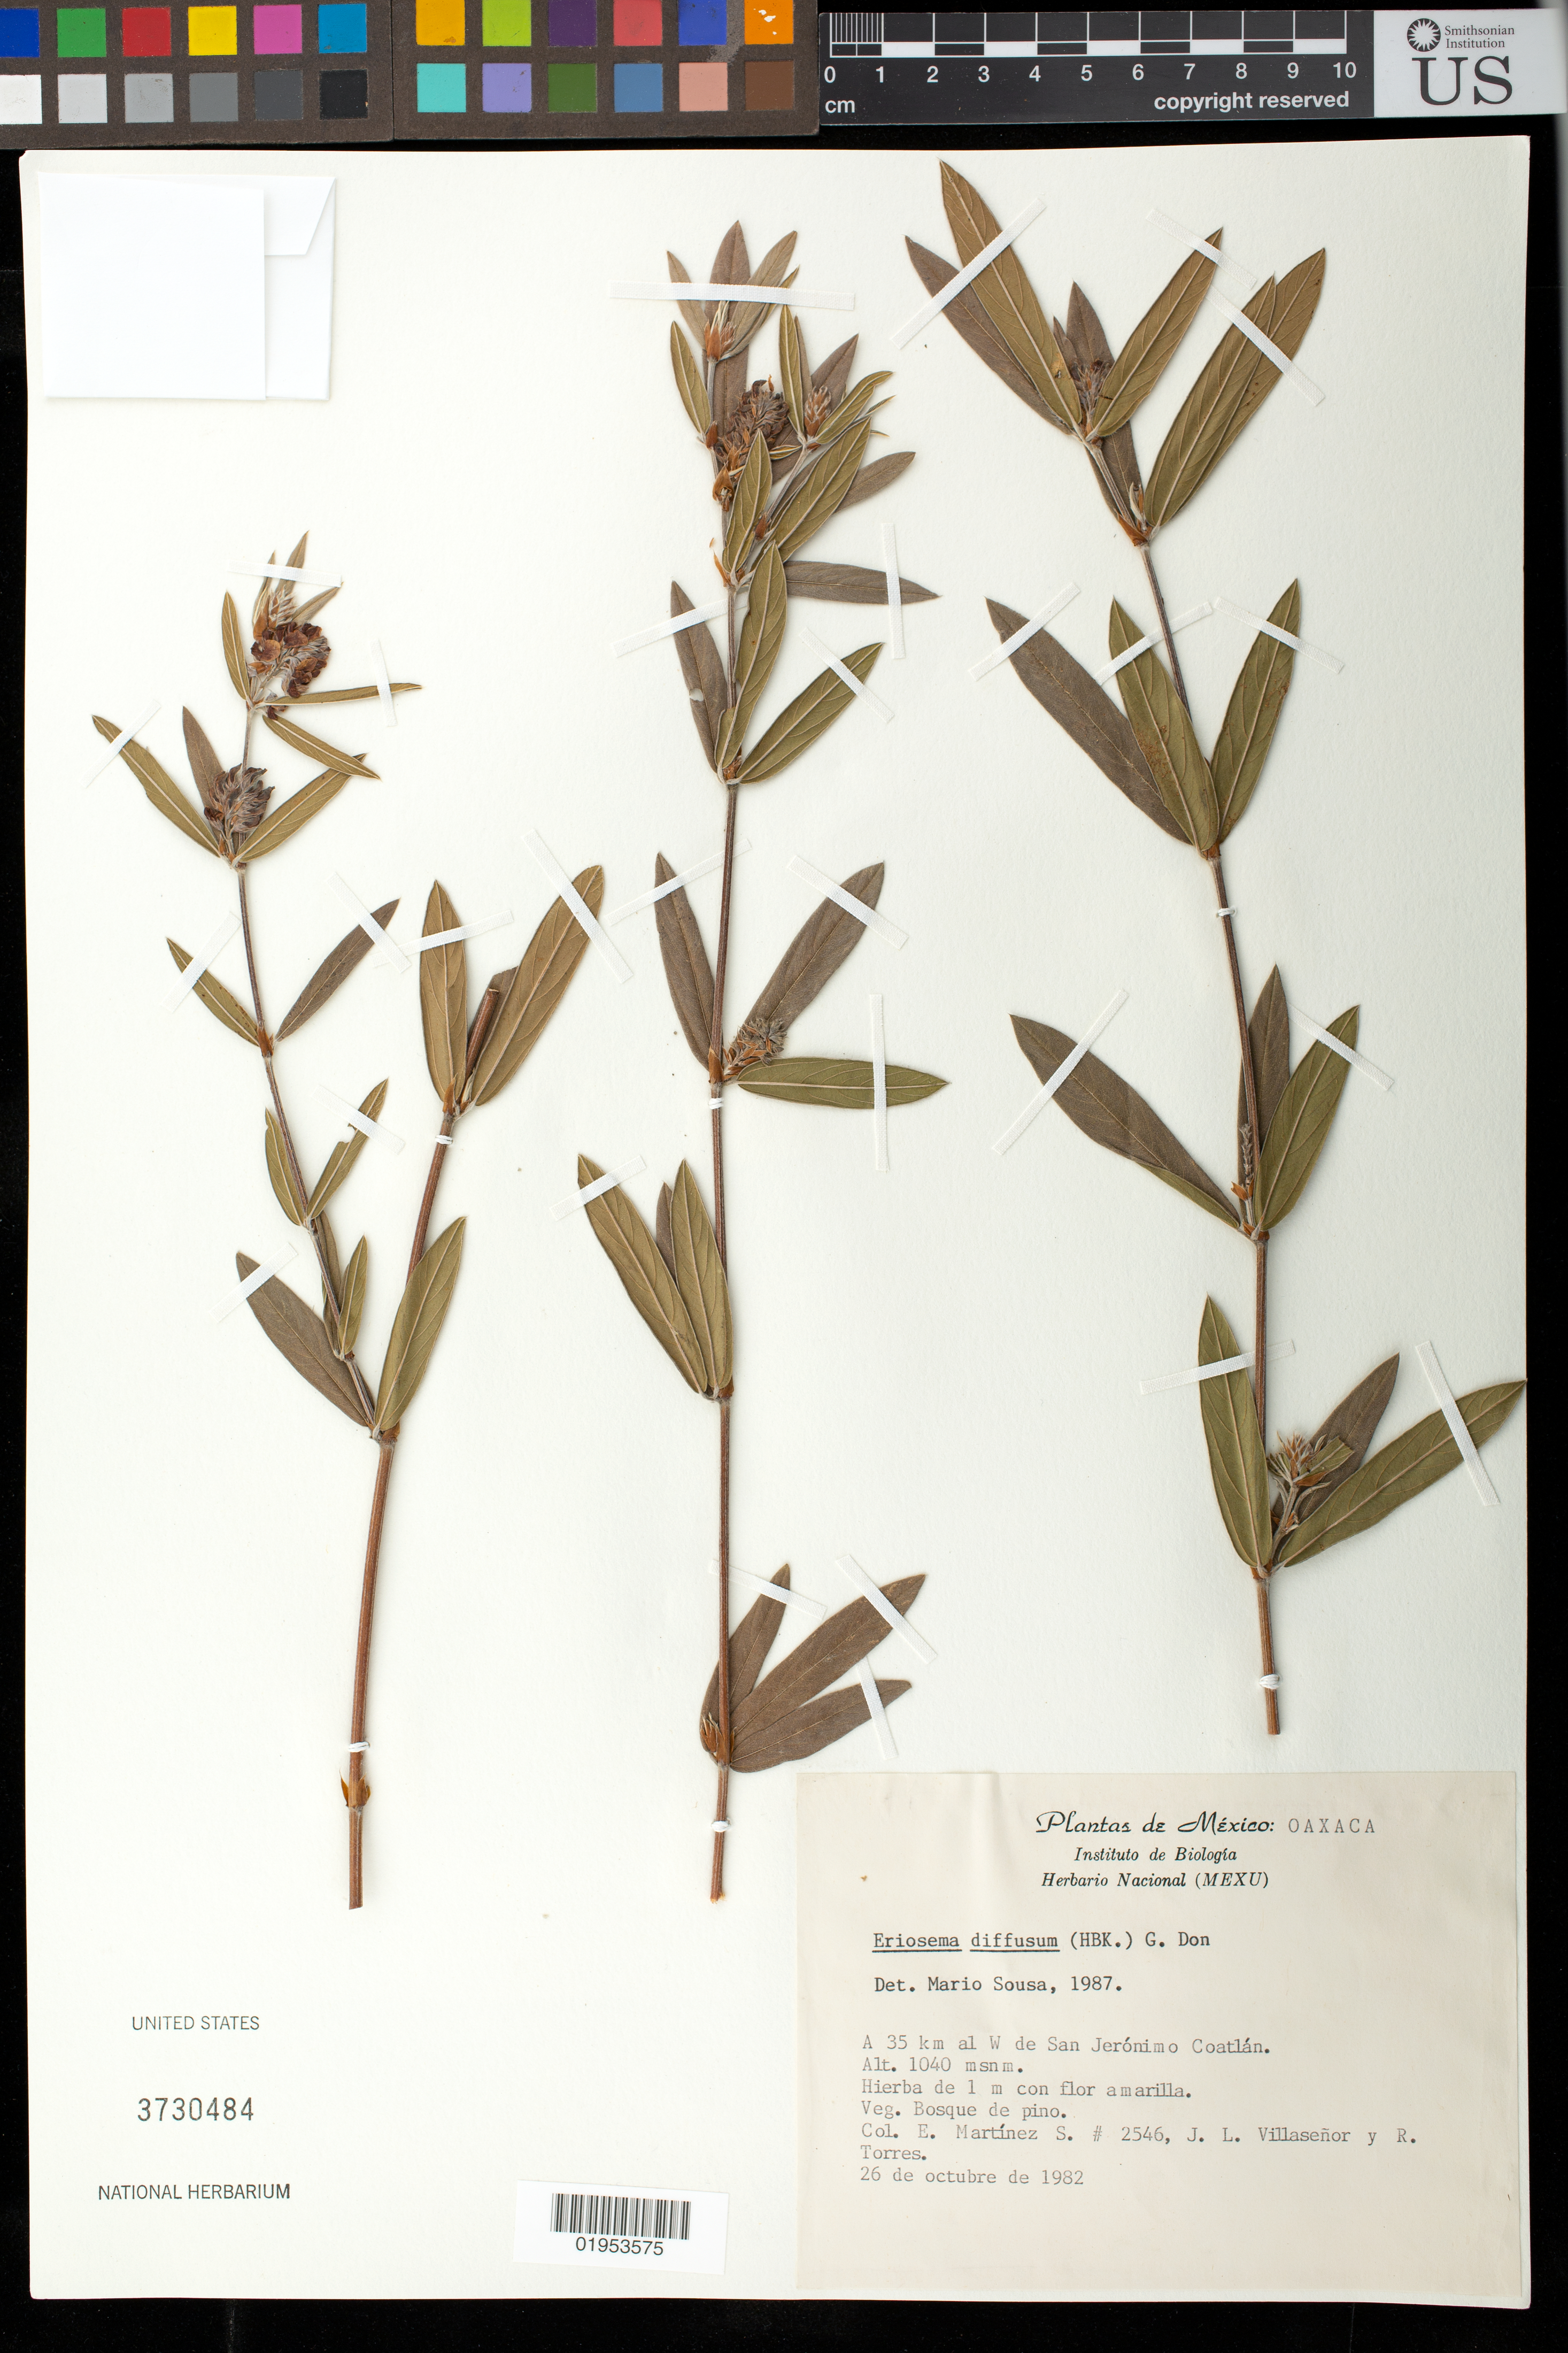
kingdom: Plantae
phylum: Tracheophyta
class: Magnoliopsida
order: Fabales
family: Fabaceae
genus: Eriosema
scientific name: Eriosema diffusum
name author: (Kunth) G. Don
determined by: Sousa S., Mario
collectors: E. Martínez S., J. L. Villasenor & R. Torres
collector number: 2546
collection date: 1982-10-26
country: Mexico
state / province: Oaxaca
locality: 35 km al W de San Jerónimo Coatlán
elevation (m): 1040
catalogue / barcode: US 3730484